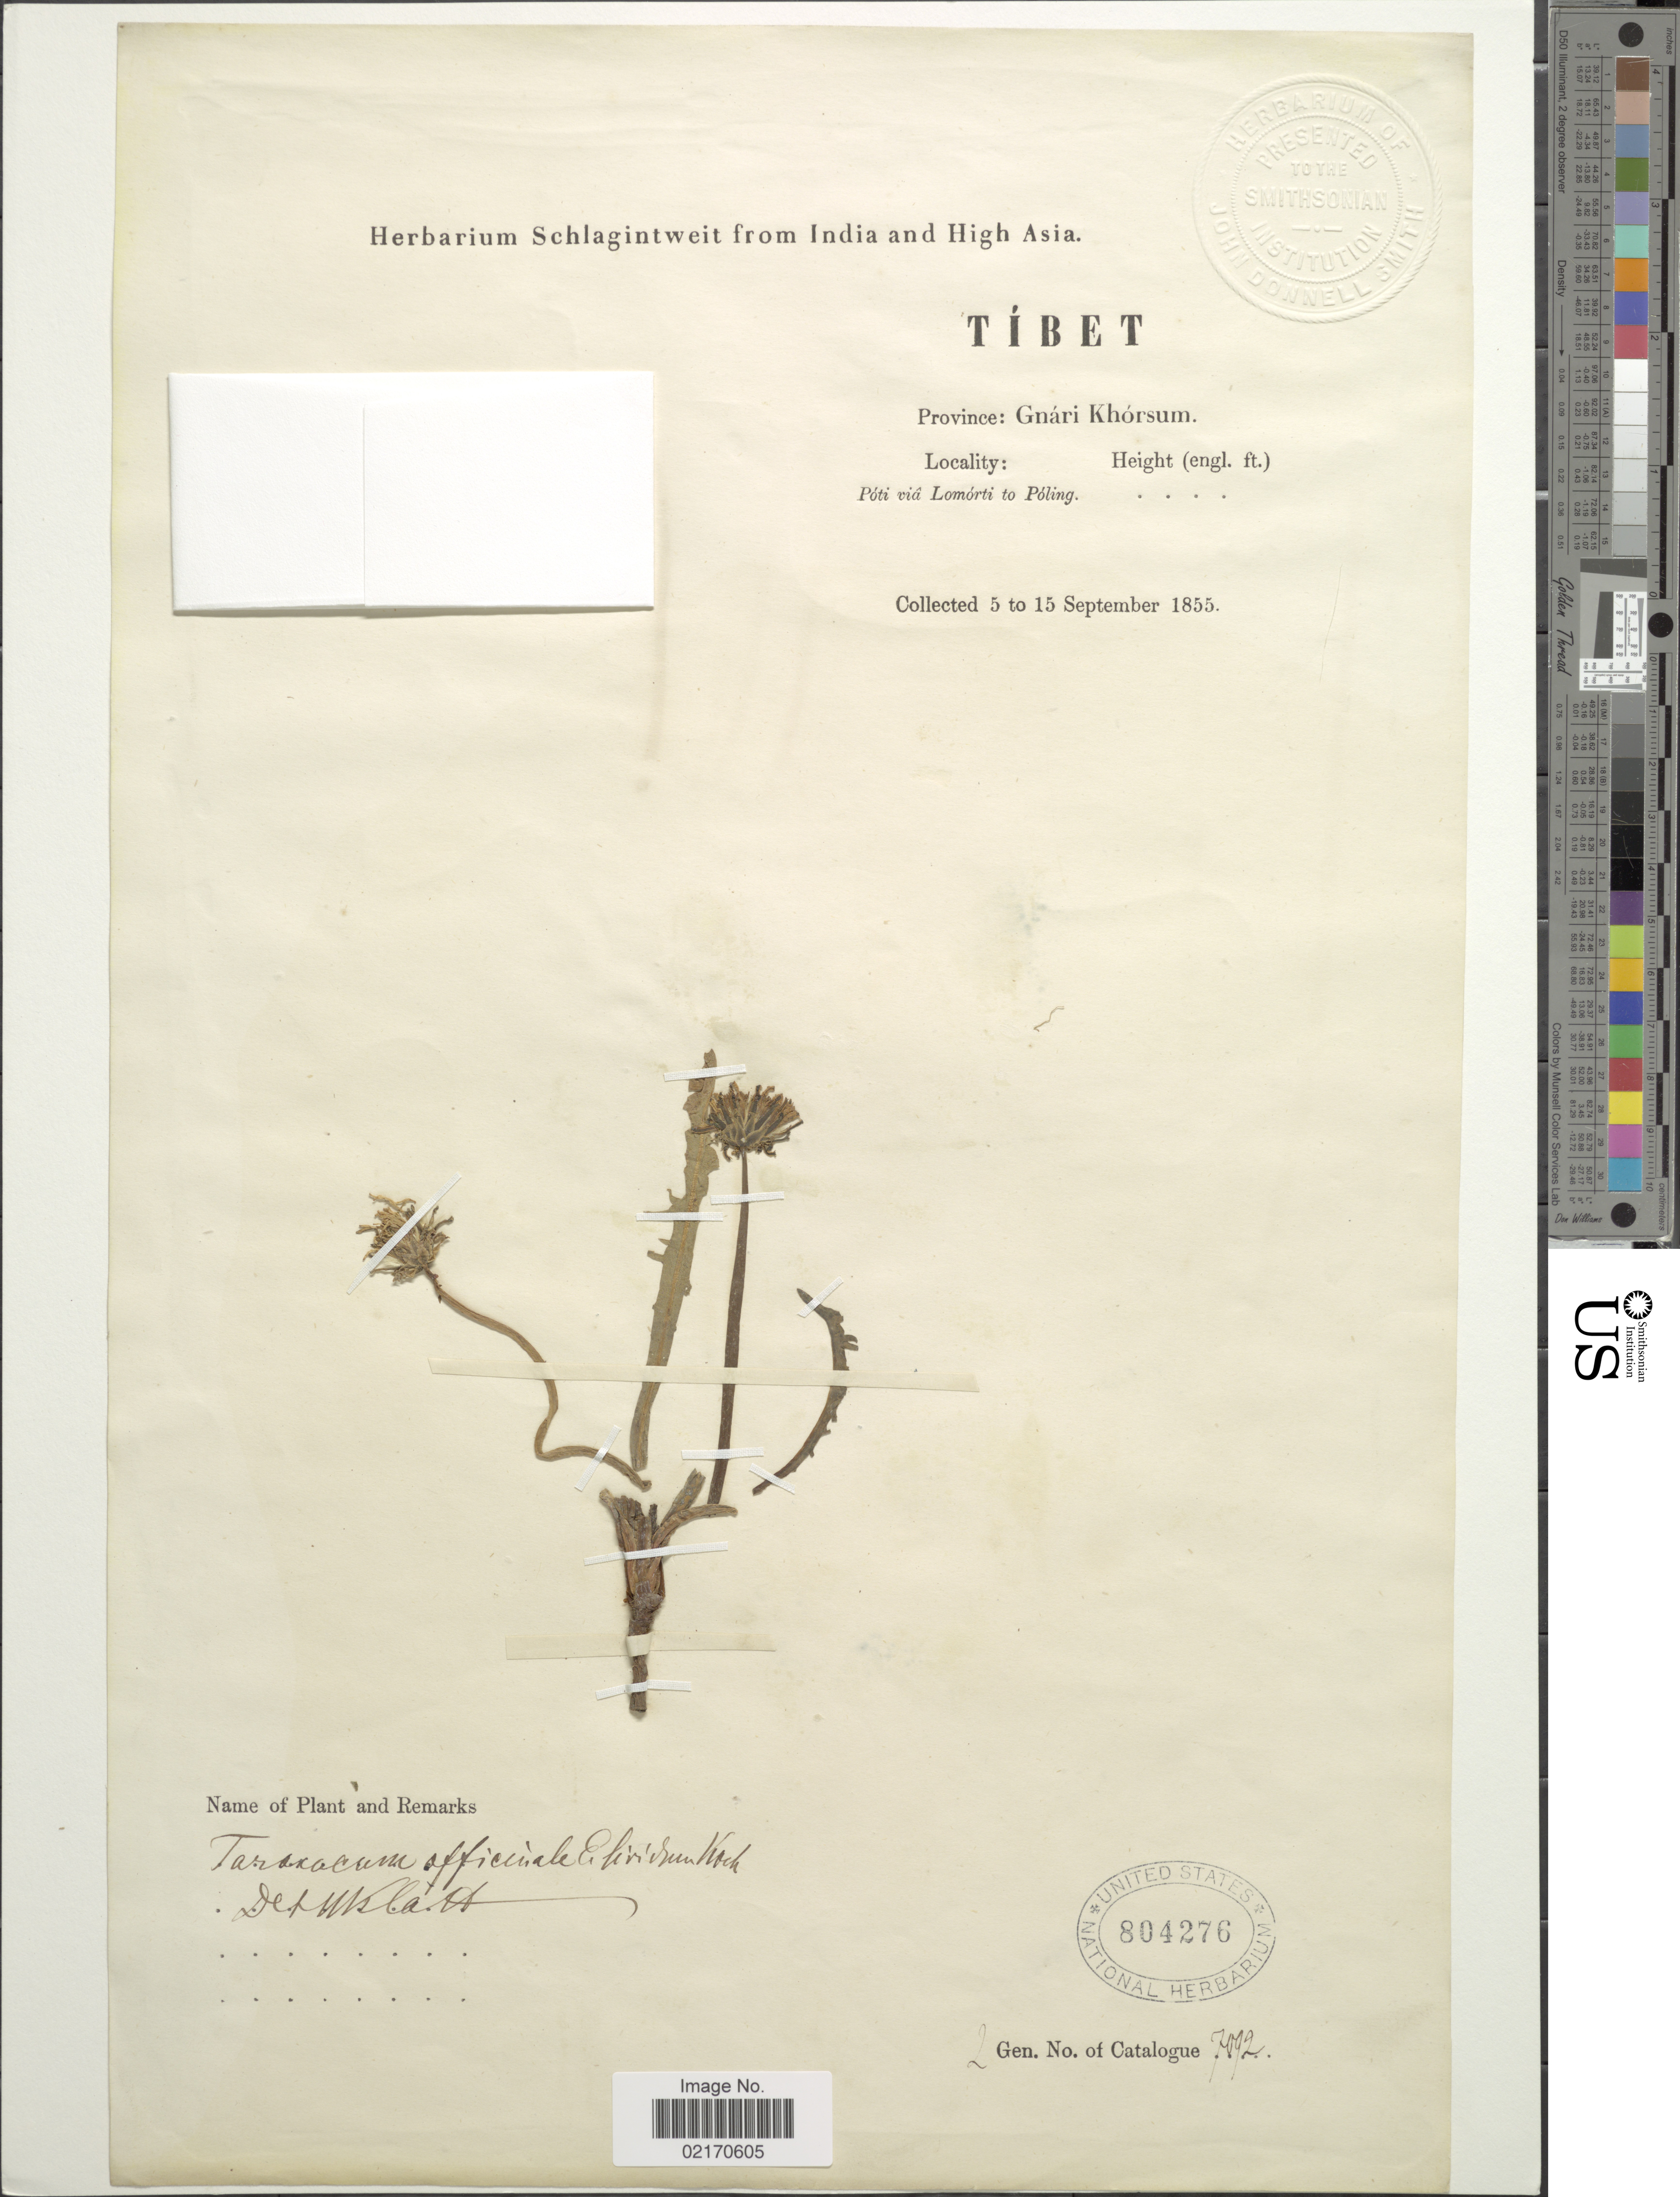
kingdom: Plantae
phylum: Tracheophyta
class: Magnoliopsida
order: Asterales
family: Asteraceae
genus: Taraxacum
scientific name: Taraxacum officinale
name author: G.H. Weber ex F.H. Wigg.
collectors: ex herb. Schlagintweit from India and High Asia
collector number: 2 Gen. No. of Catalogue 7092?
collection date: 1855-09-05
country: China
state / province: Xizang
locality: Tibet, Province: Gnari Khorsum, Poti via Lomorti to Poling.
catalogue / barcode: US 804276